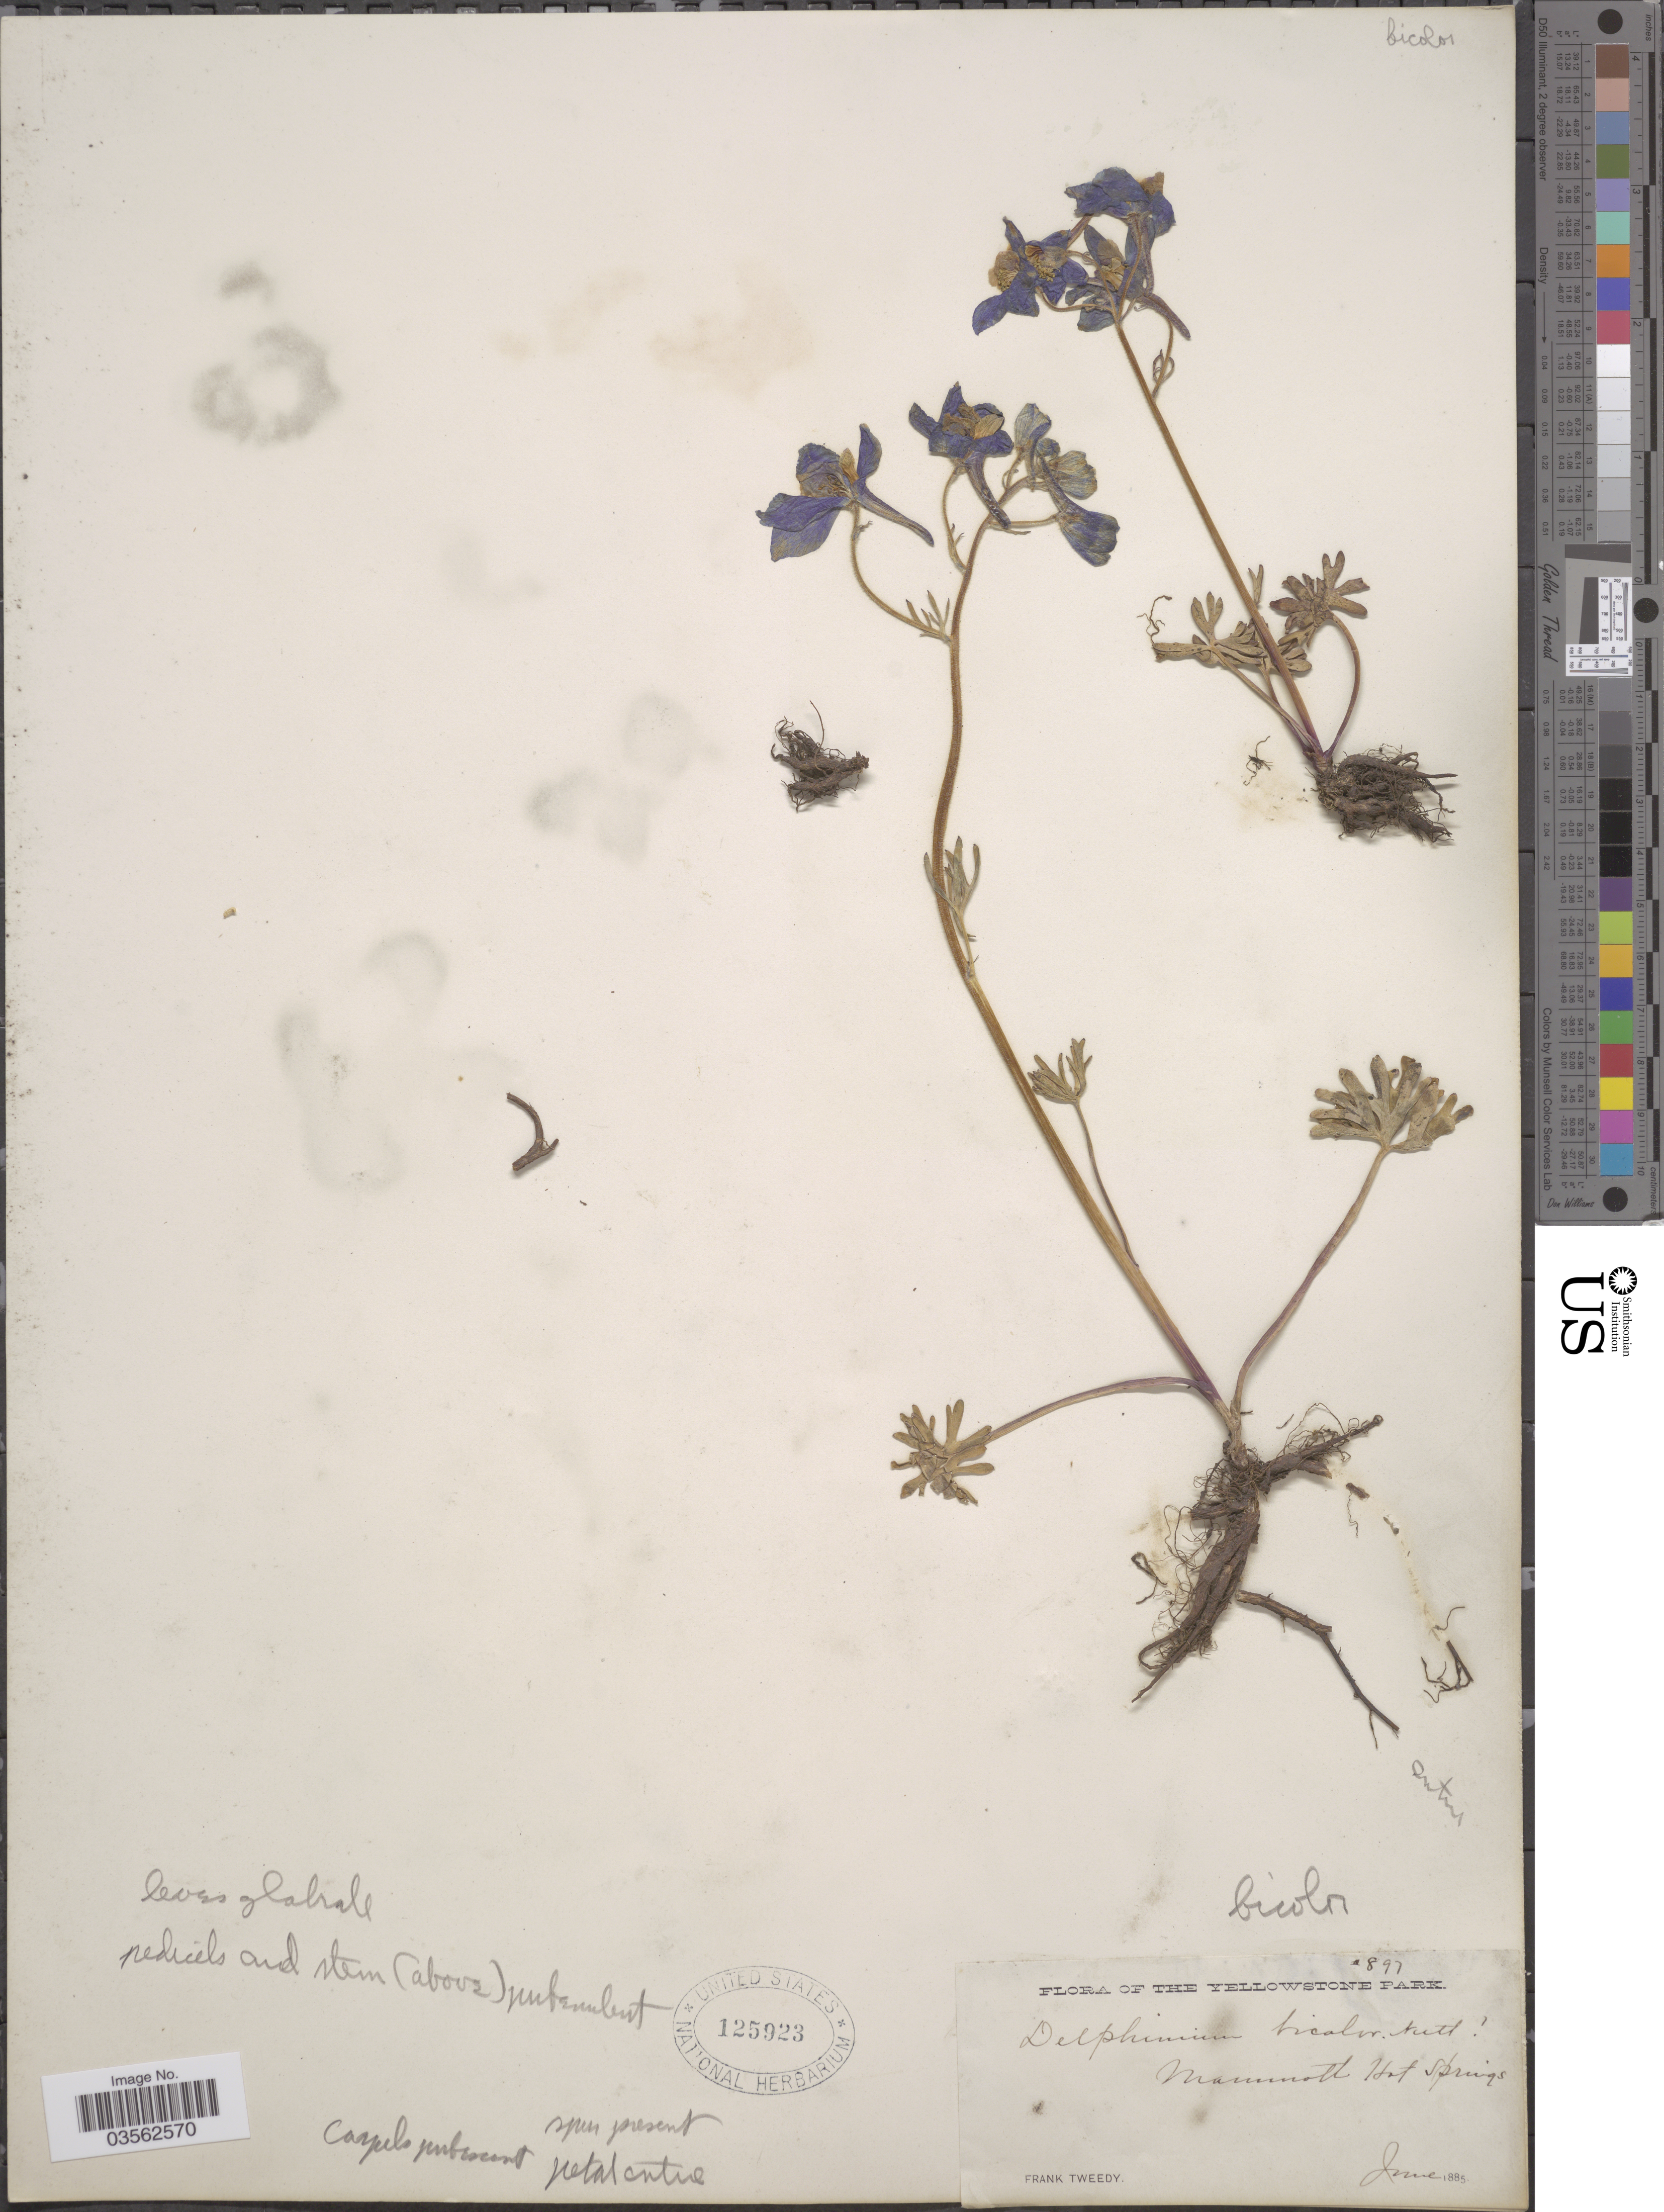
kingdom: Plantae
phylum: Tracheophyta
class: Magnoliopsida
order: Ranunculales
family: Ranunculaceae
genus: Delphinium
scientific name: Delphinium bicolor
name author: Nutt.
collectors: F. Tweedy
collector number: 897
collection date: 1885-06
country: United States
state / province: Wyoming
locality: The Yellowstone Park. Mammoth Hot Springs.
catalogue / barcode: US 125923